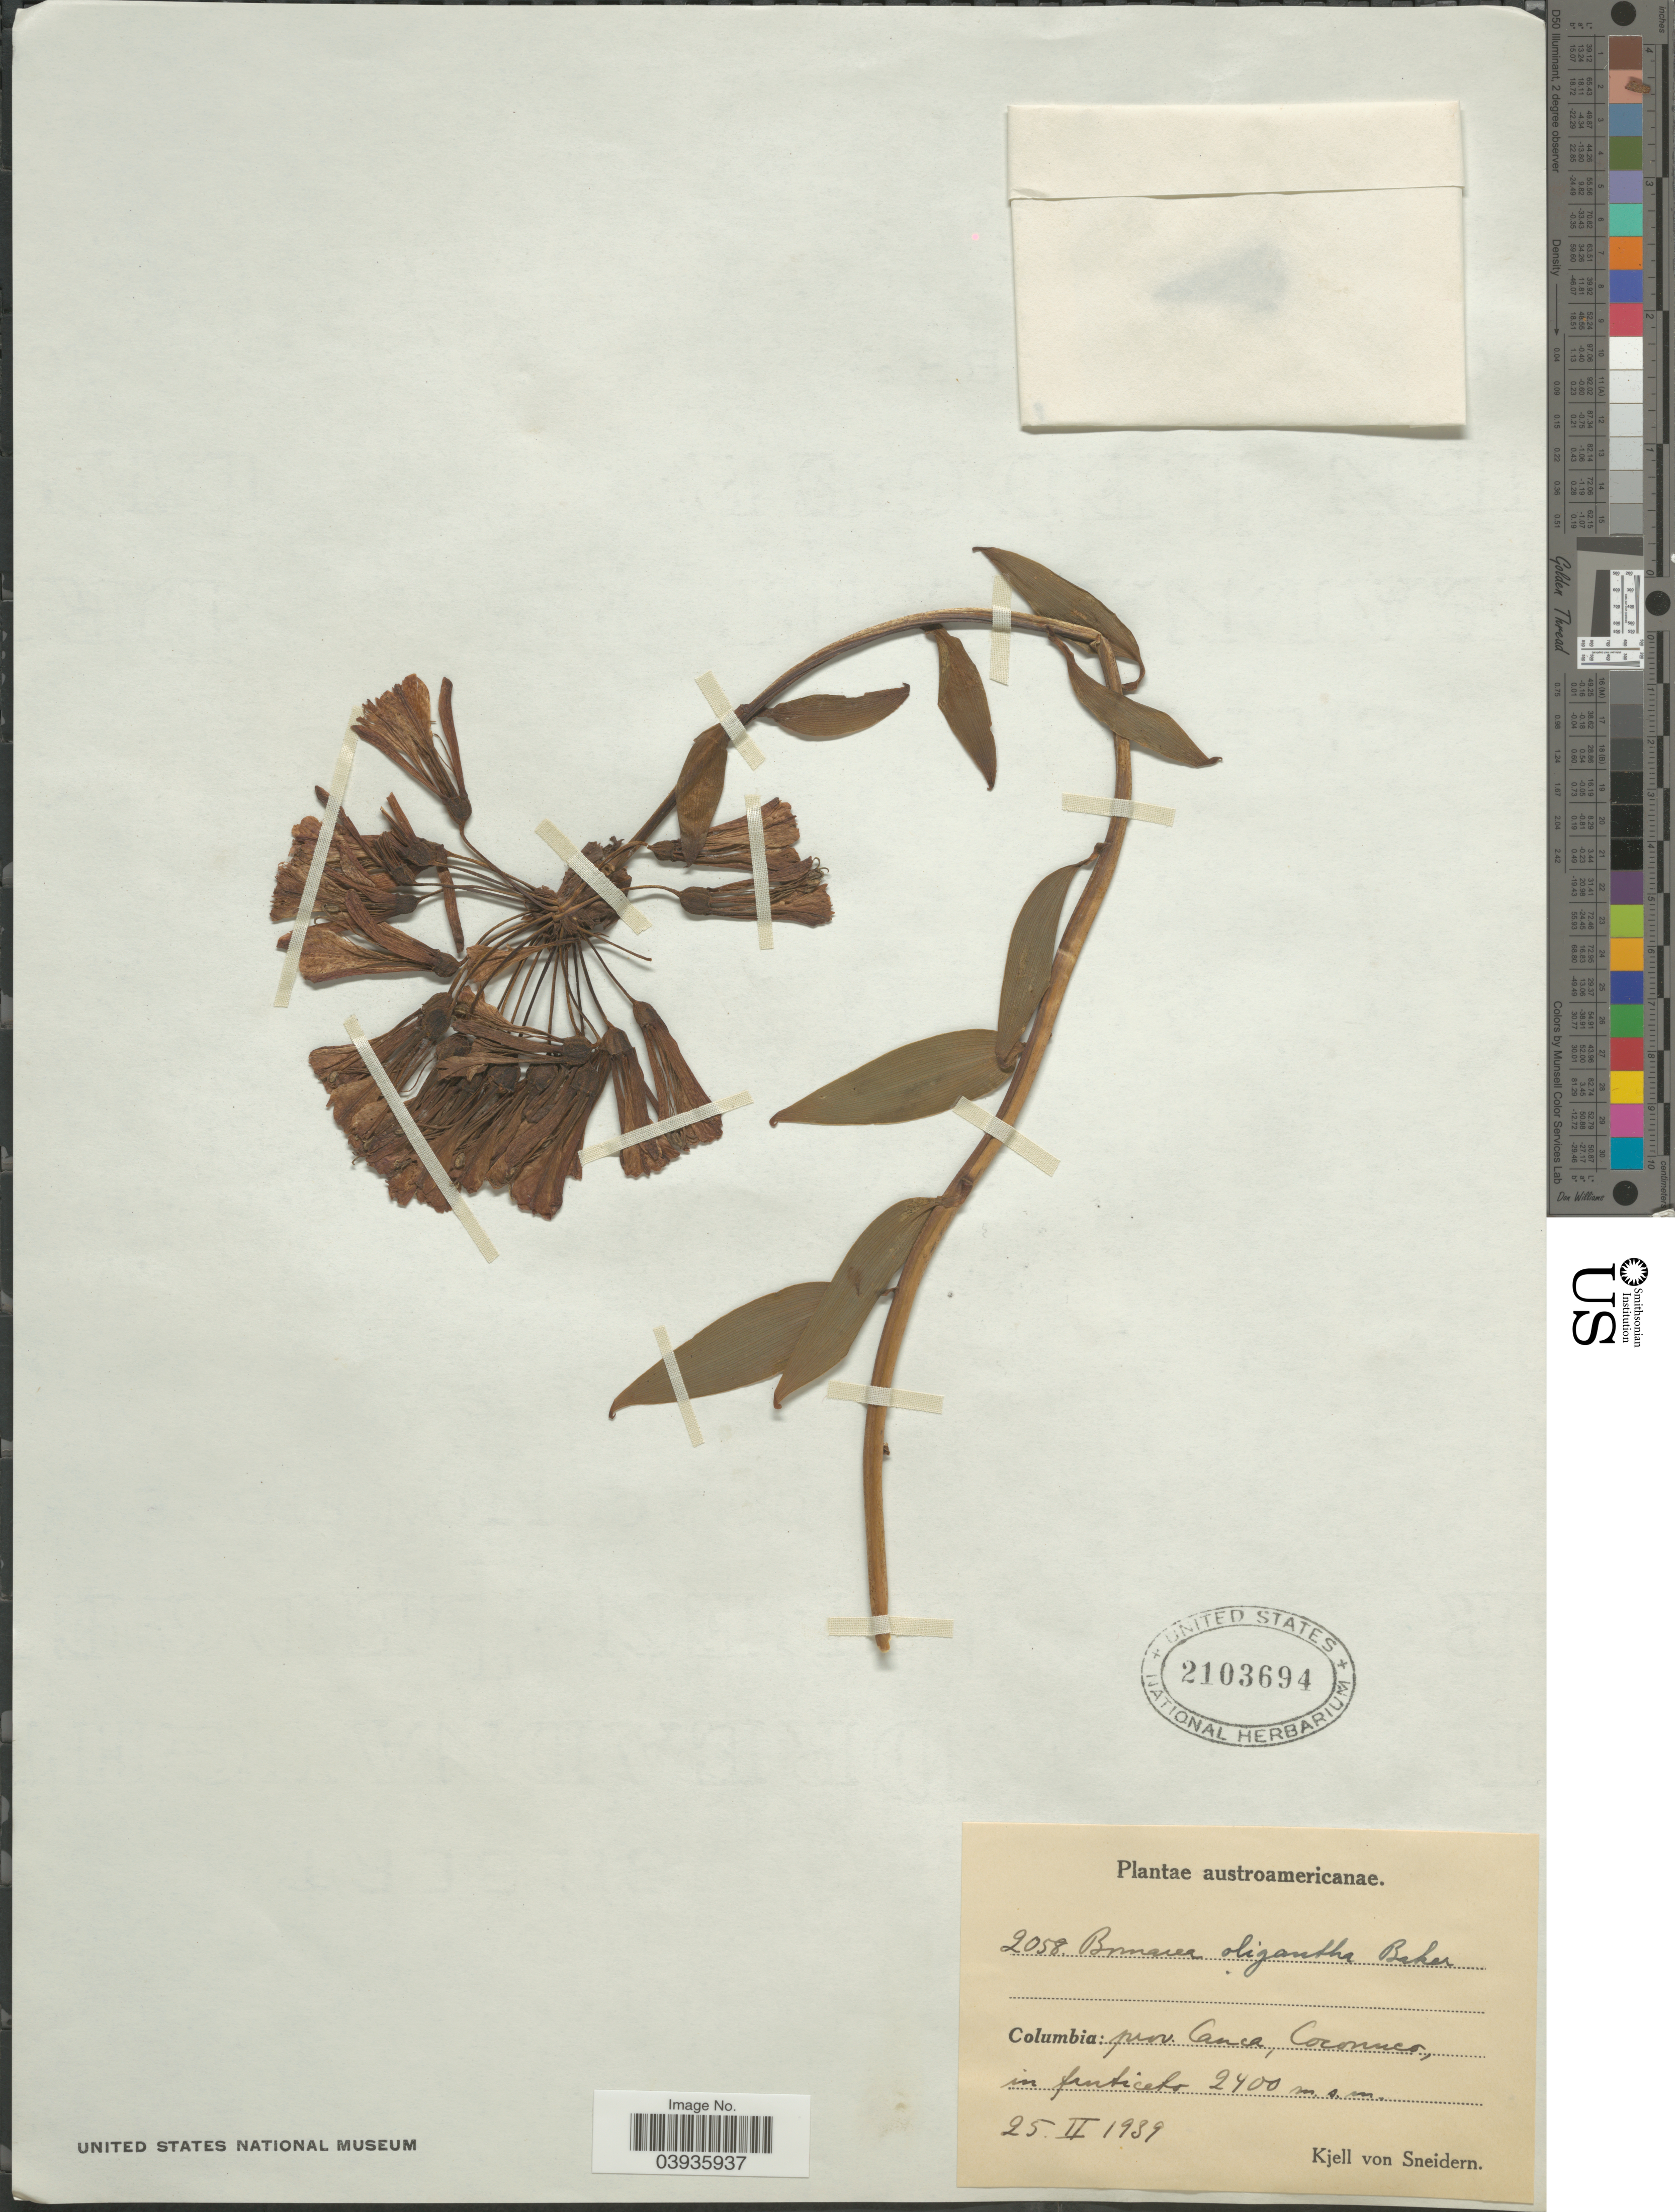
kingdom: Plantae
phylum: Tracheophyta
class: Liliopsida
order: Liliales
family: Alstroemeriaceae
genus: Bomarea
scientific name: Bomarea oligantha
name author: Baker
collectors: K. von Sneidern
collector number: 2058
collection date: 1939-02-25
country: Colombia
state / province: Cauca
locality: Austroamericanae. Coconuco.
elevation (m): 2400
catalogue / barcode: US 2103694